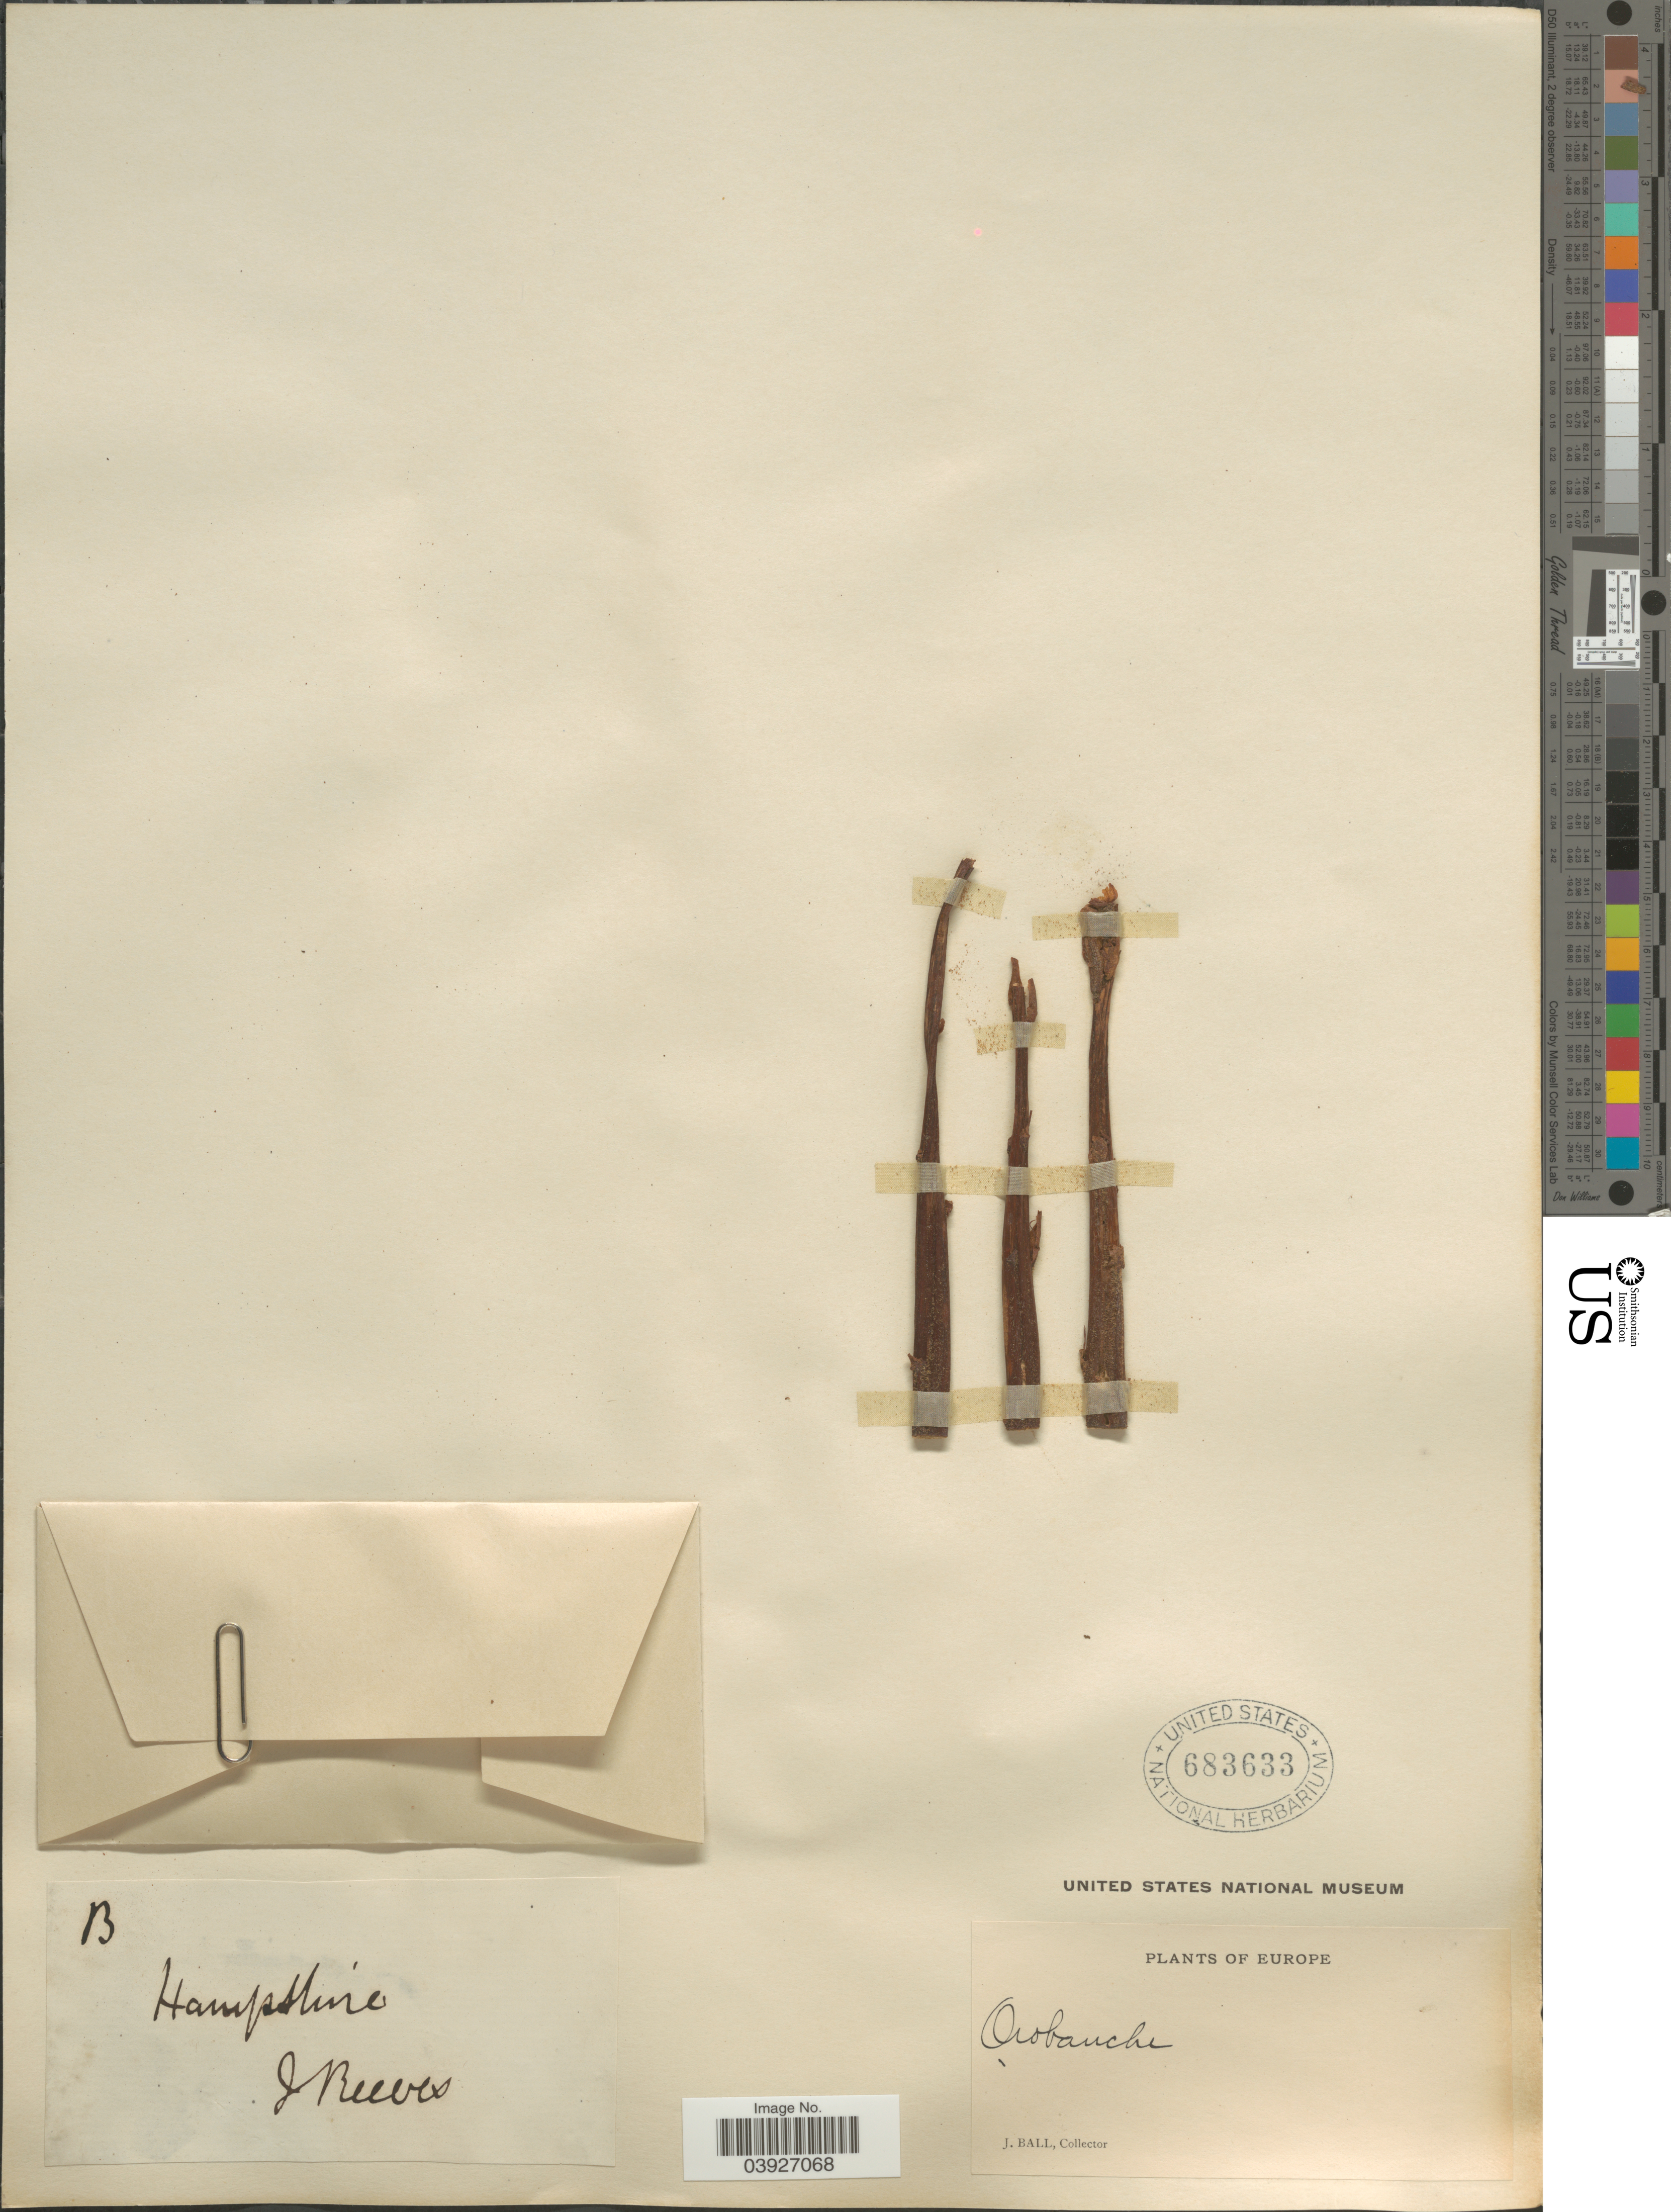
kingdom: Plantae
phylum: Tracheophyta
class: Magnoliopsida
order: Lamiales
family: Orobanchaceae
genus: Orobanche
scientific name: Orobanche sp.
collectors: J. Ball & J. Reeves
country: United Kingdom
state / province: England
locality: Europe. Hampshire.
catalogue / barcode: US 683633